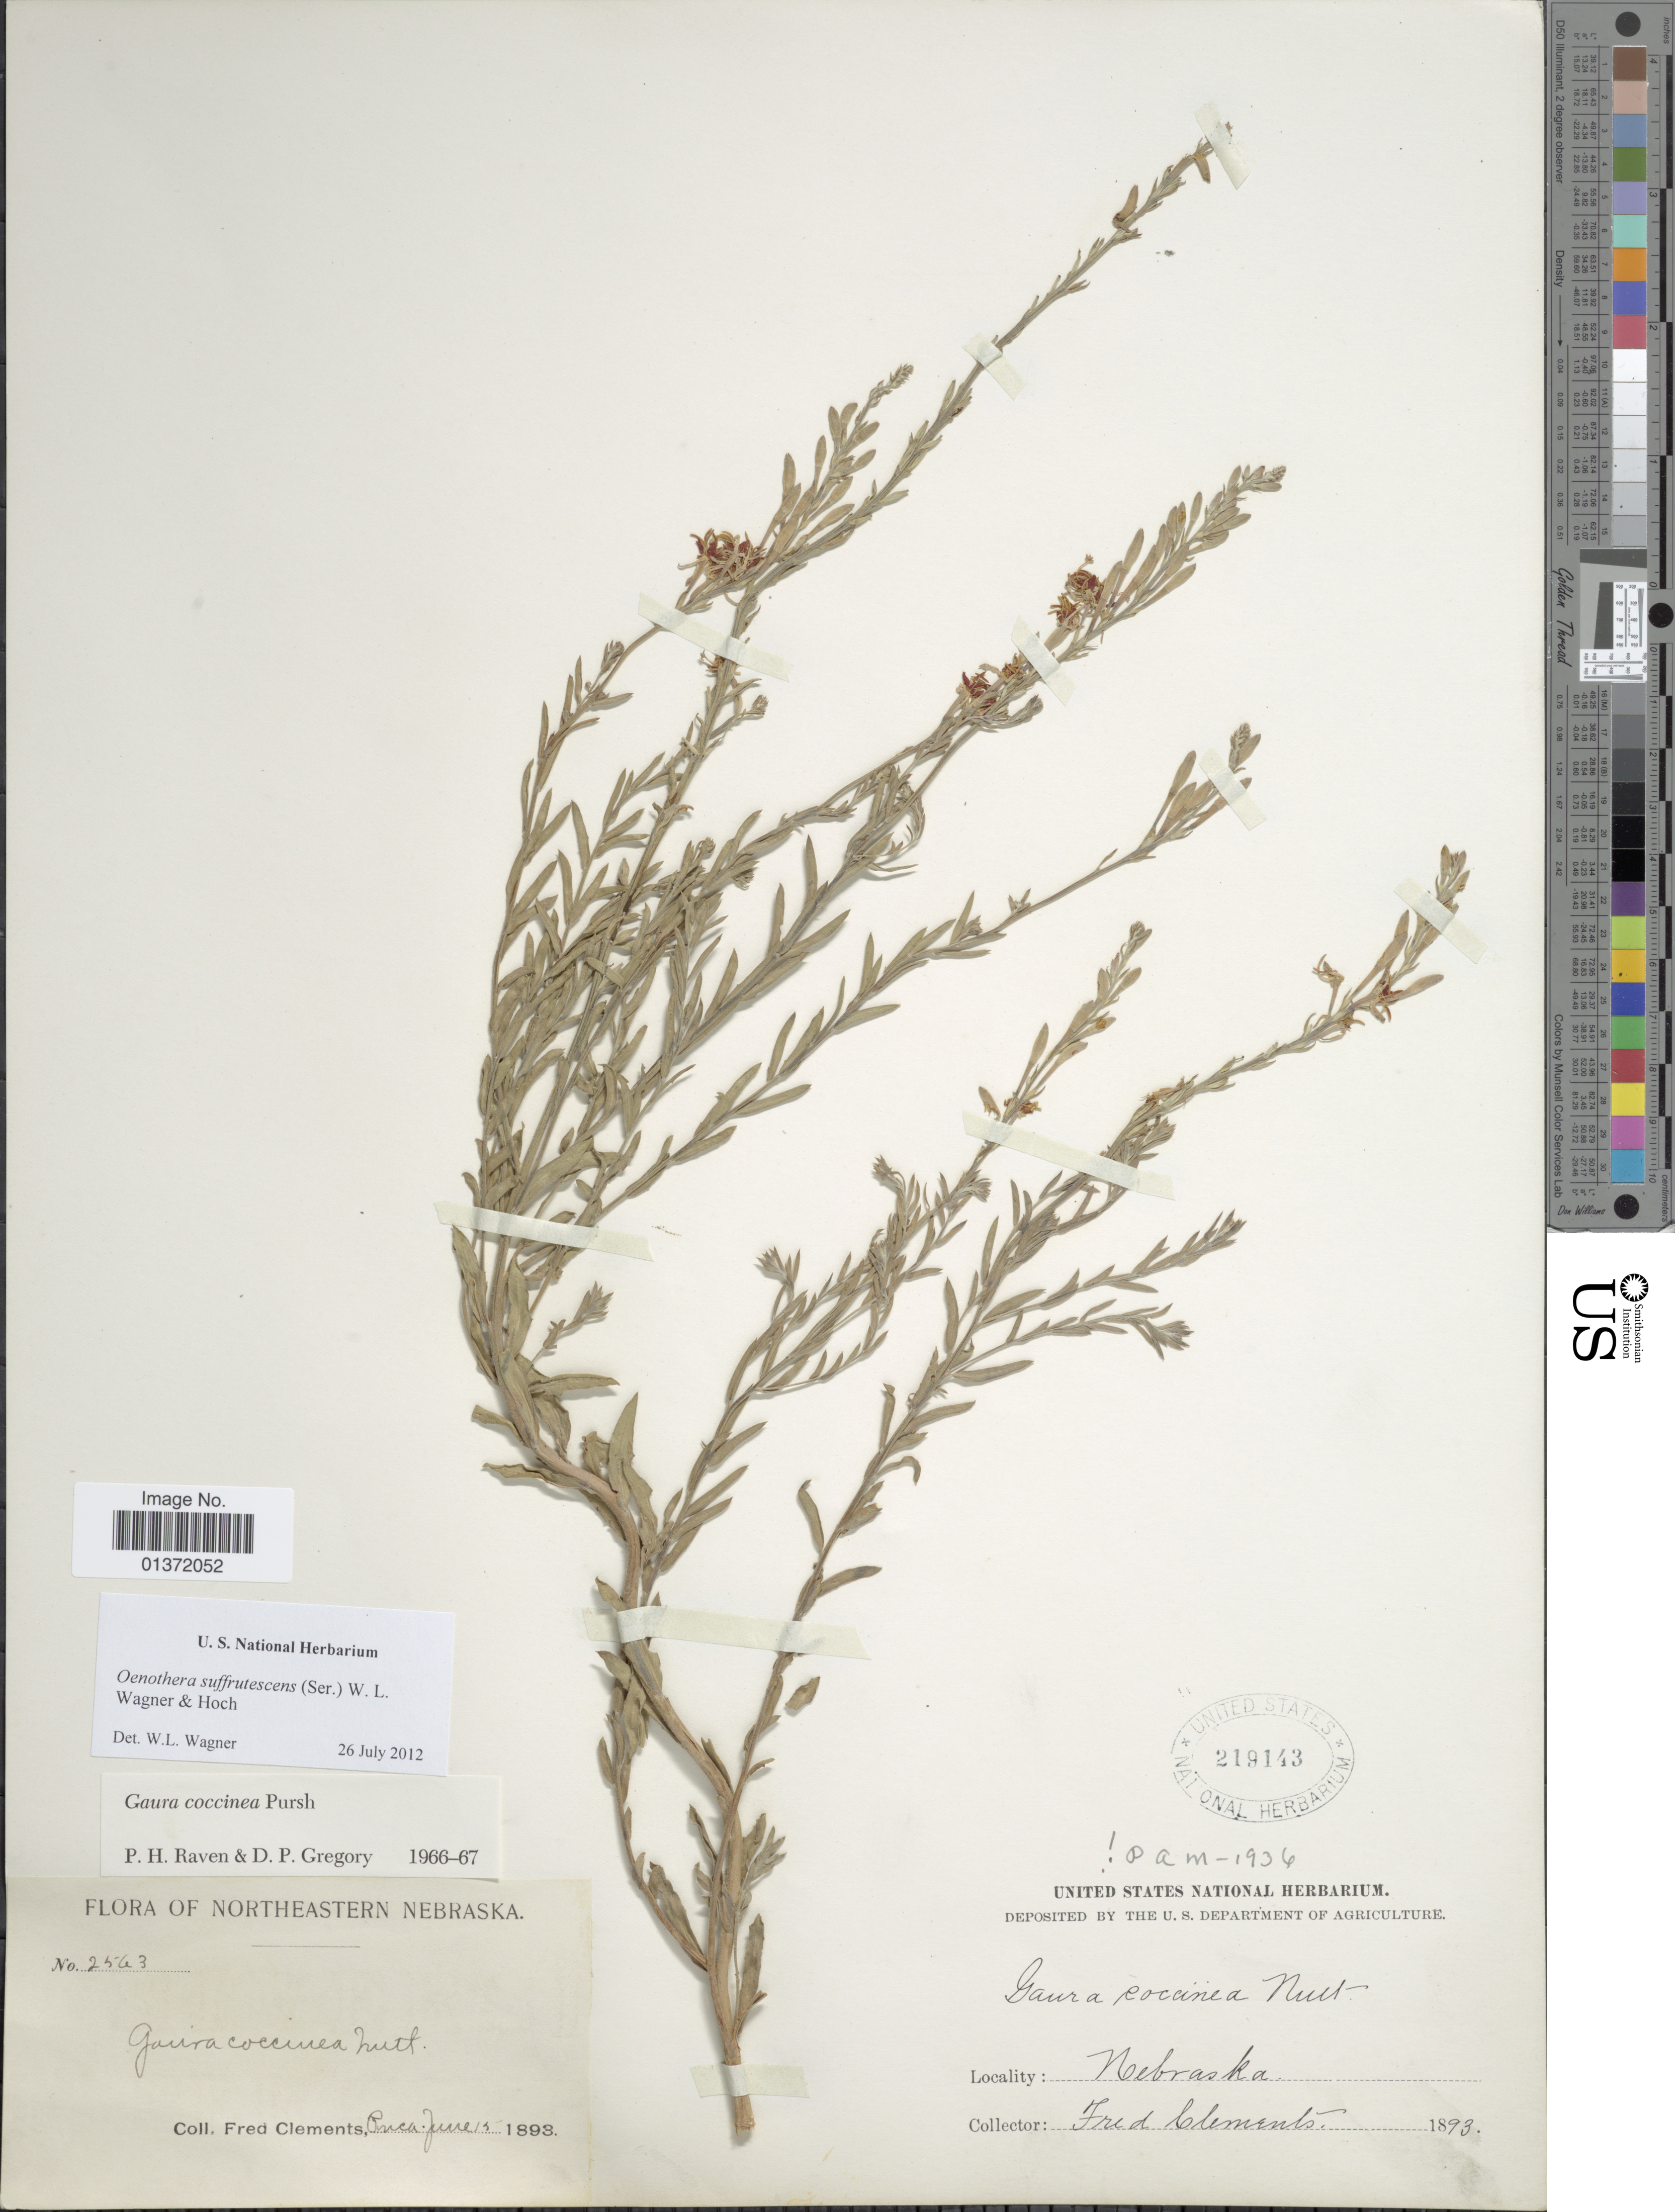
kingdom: Plantae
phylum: Tracheophyta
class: Magnoliopsida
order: Myrtales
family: Onagraceae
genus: Oenothera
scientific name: Oenothera suffrutescens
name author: (Ser.) W.L. Wagner & Hoch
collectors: F. E. Clements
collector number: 2563*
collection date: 1893-06-15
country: United States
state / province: Nebraska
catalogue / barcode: US 219143